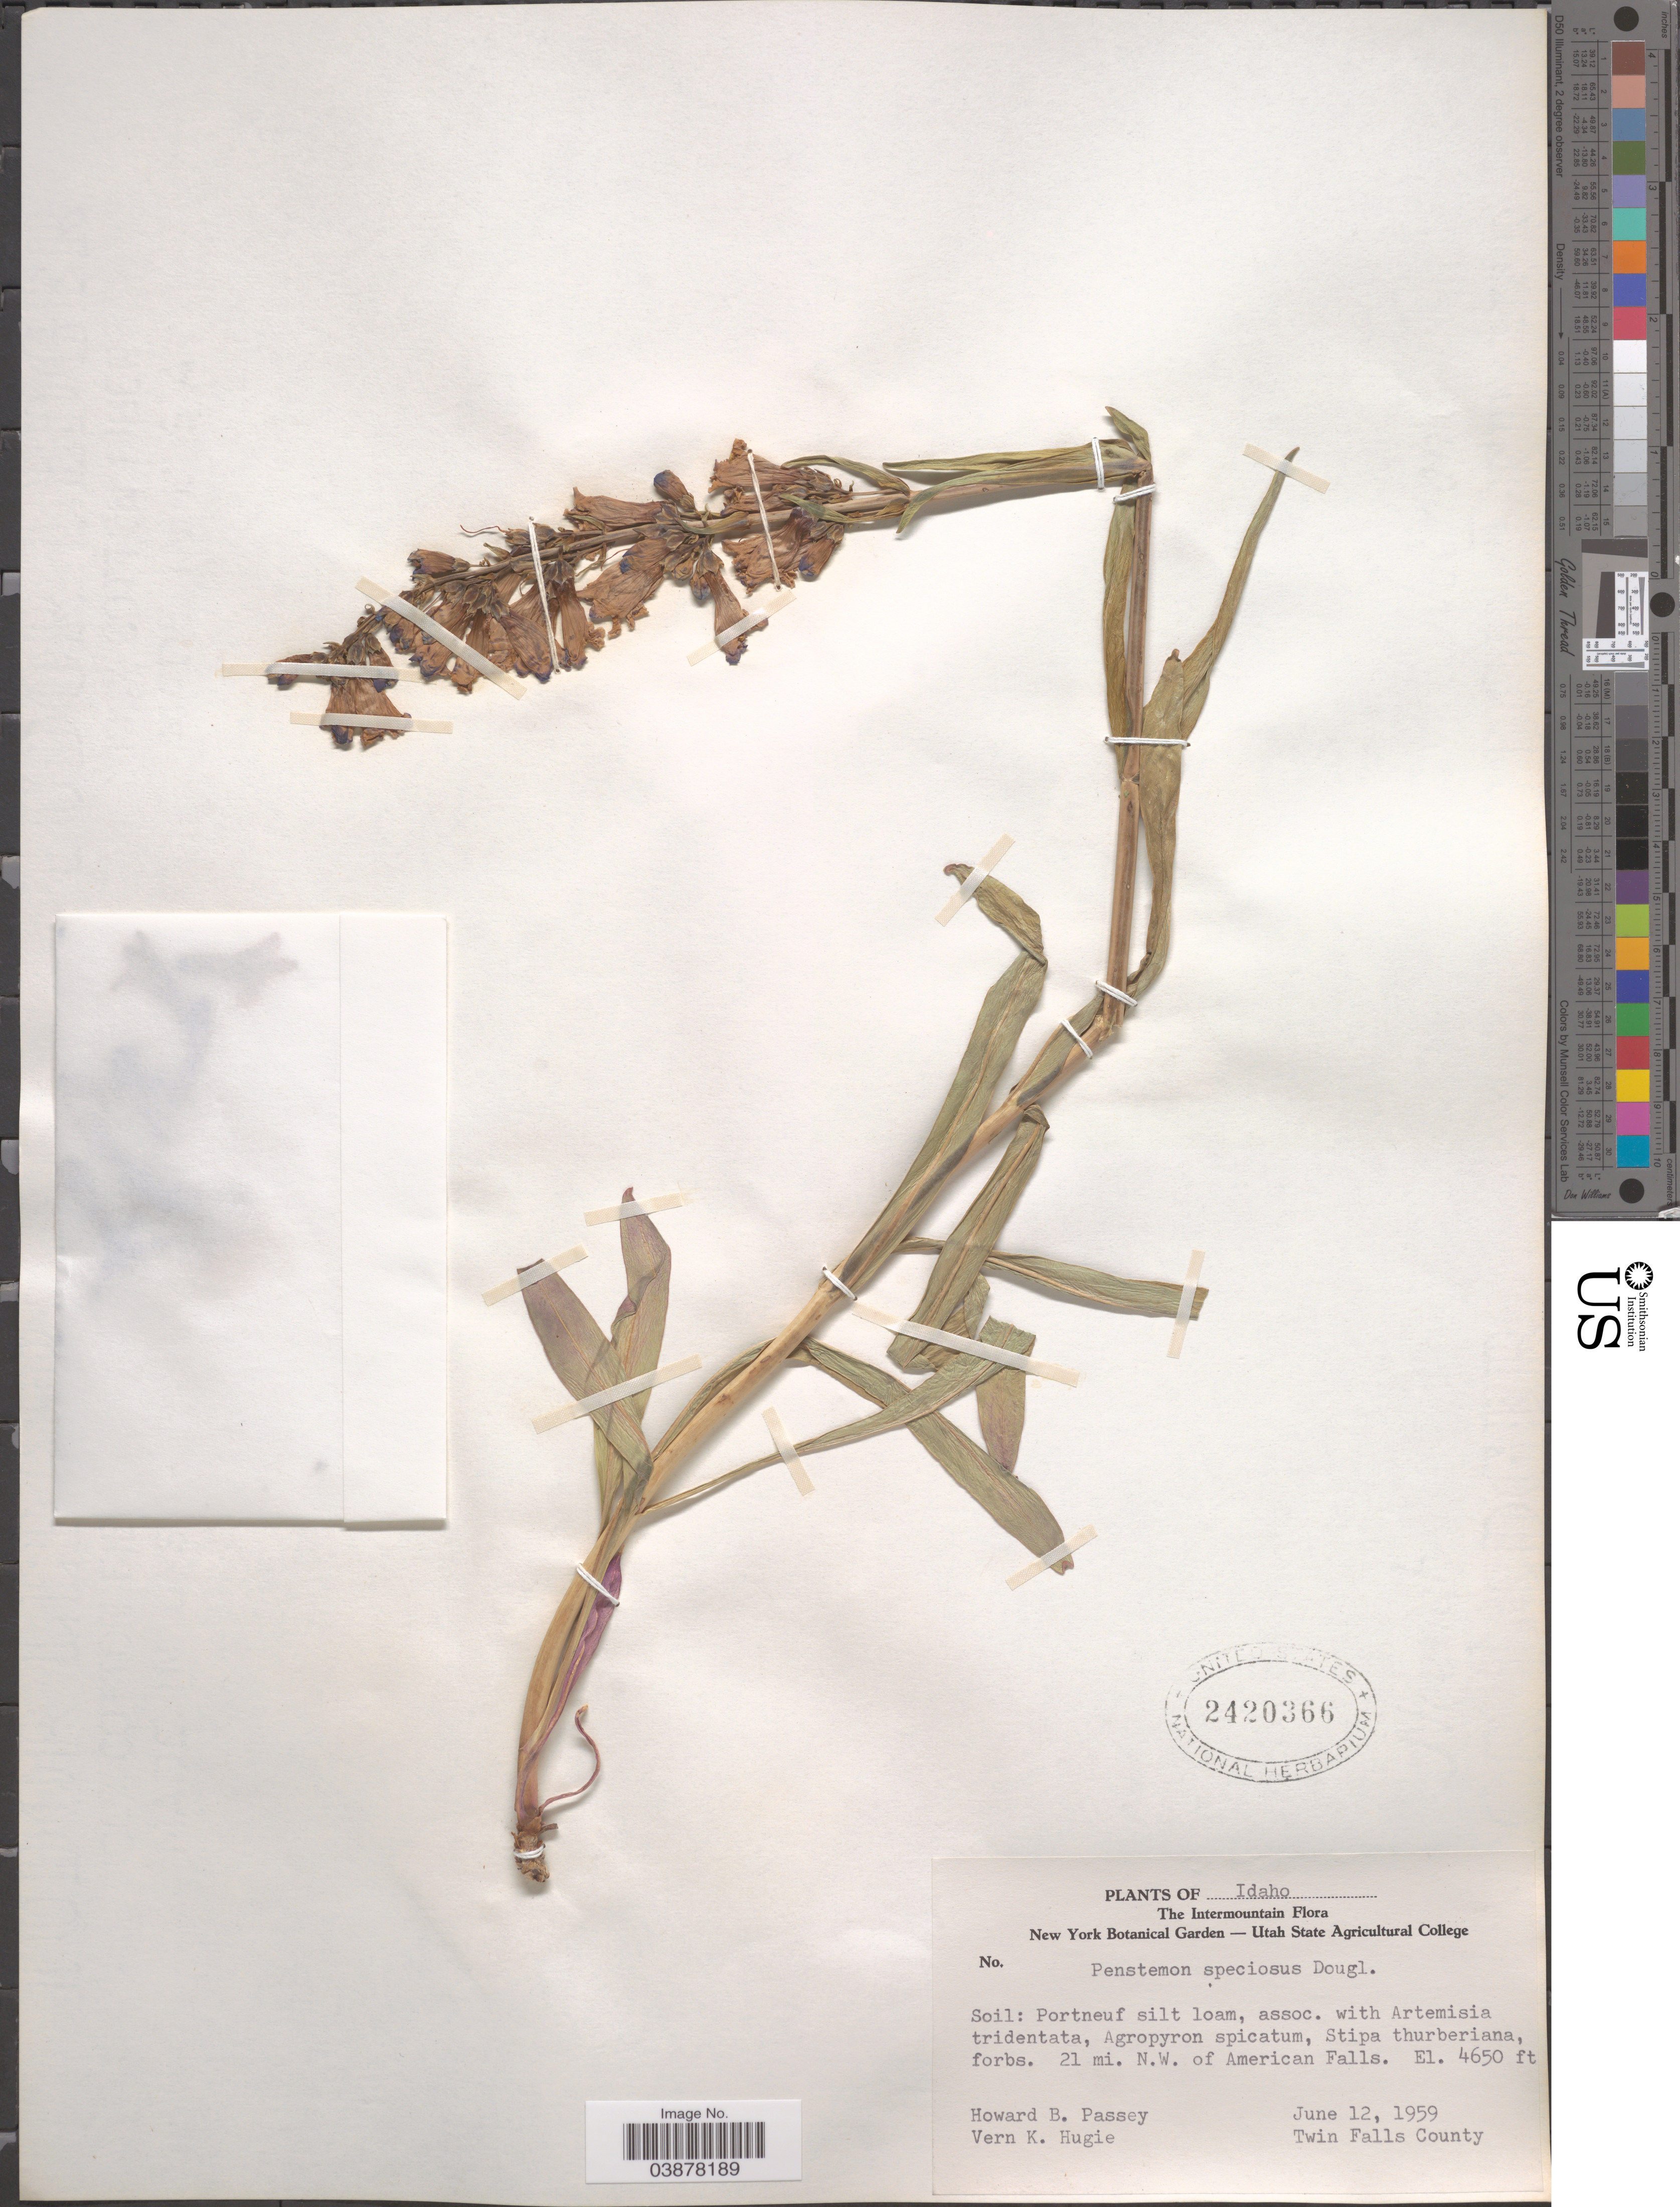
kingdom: Plantae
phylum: Tracheophyta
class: Magnoliopsida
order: Lamiales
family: Plantaginaceae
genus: Penstemon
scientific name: Penstemon speciosus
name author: Douglas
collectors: H. Passey & V. Hugie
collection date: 1959-06-12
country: United States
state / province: Idaho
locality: The Intermountain. 21 mi. N.W. of American Falls. Twin Falls County.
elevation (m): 1417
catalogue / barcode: US 2420366